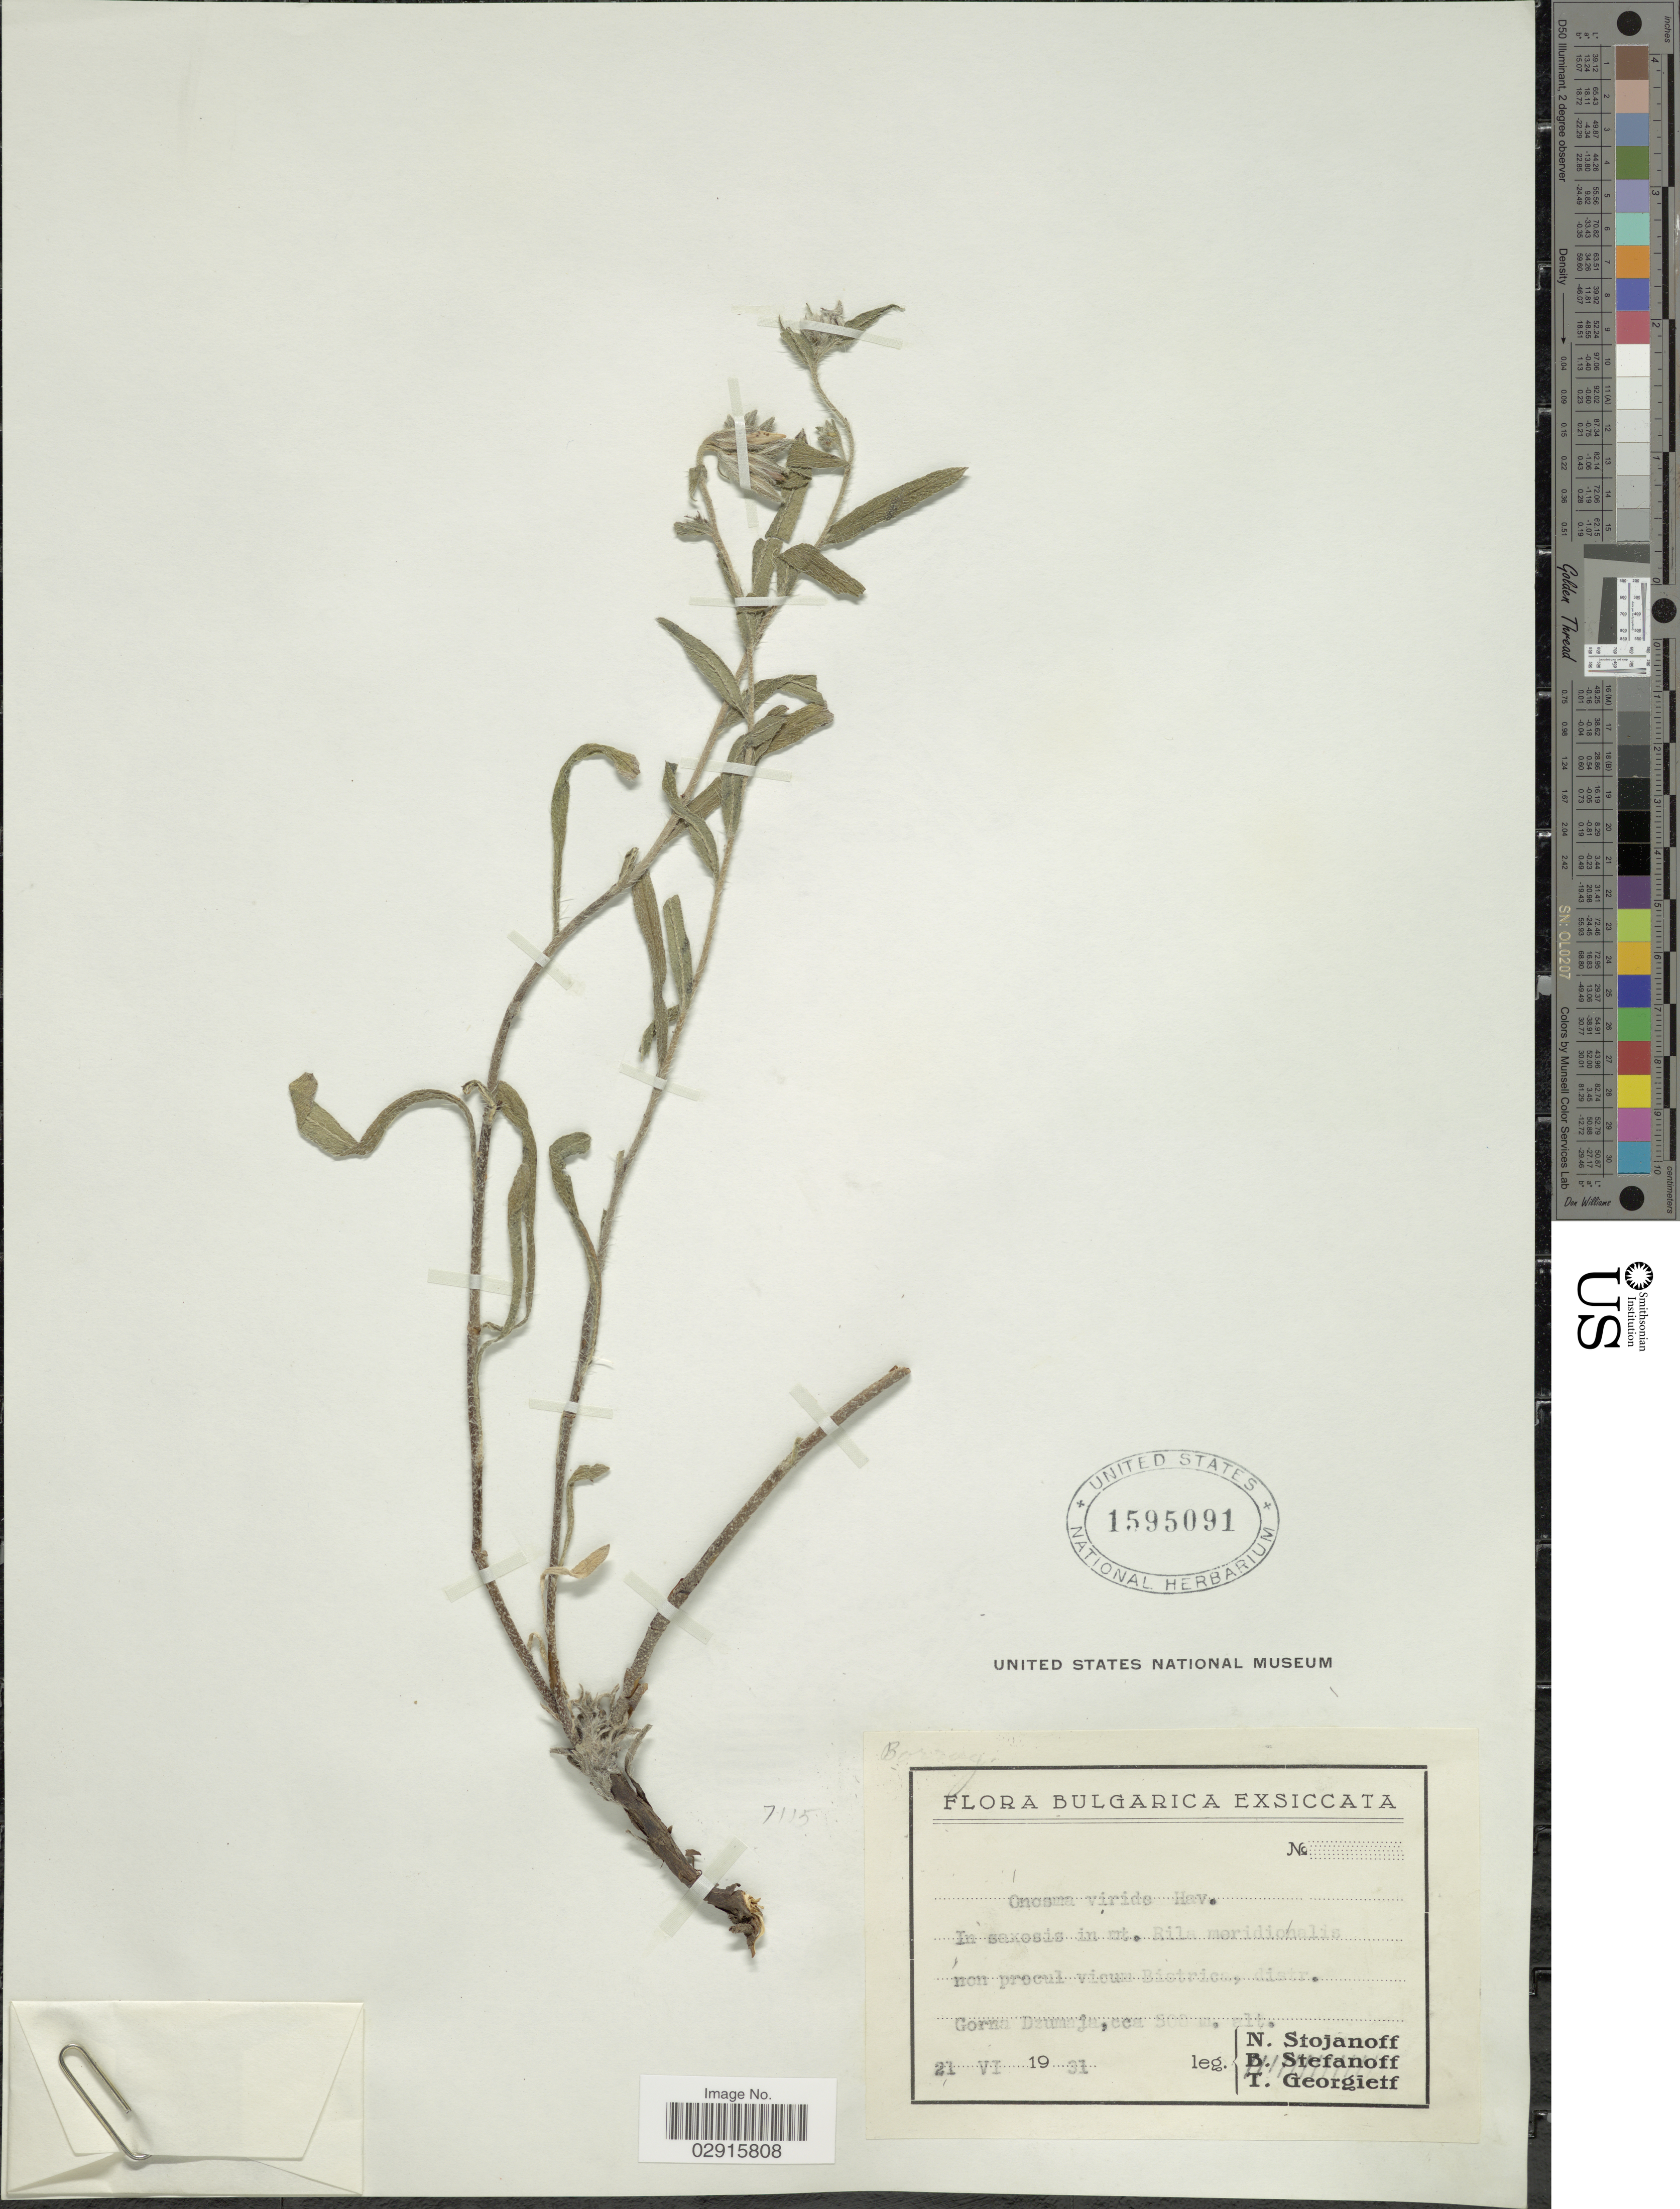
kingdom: Plantae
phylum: Tracheophyta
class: Magnoliopsida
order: Boraginales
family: Boraginaceae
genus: Onosma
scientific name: Onosma viridis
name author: Jáv.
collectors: N. Stojanoff & T. Georgieff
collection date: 1931-06-21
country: Bulgaria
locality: Bulgarica. In saxosis in mt. Rila meridionalis non procul vicum Bistrica, distr. Gorna Dzumaja.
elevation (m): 500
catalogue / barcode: US 1595091